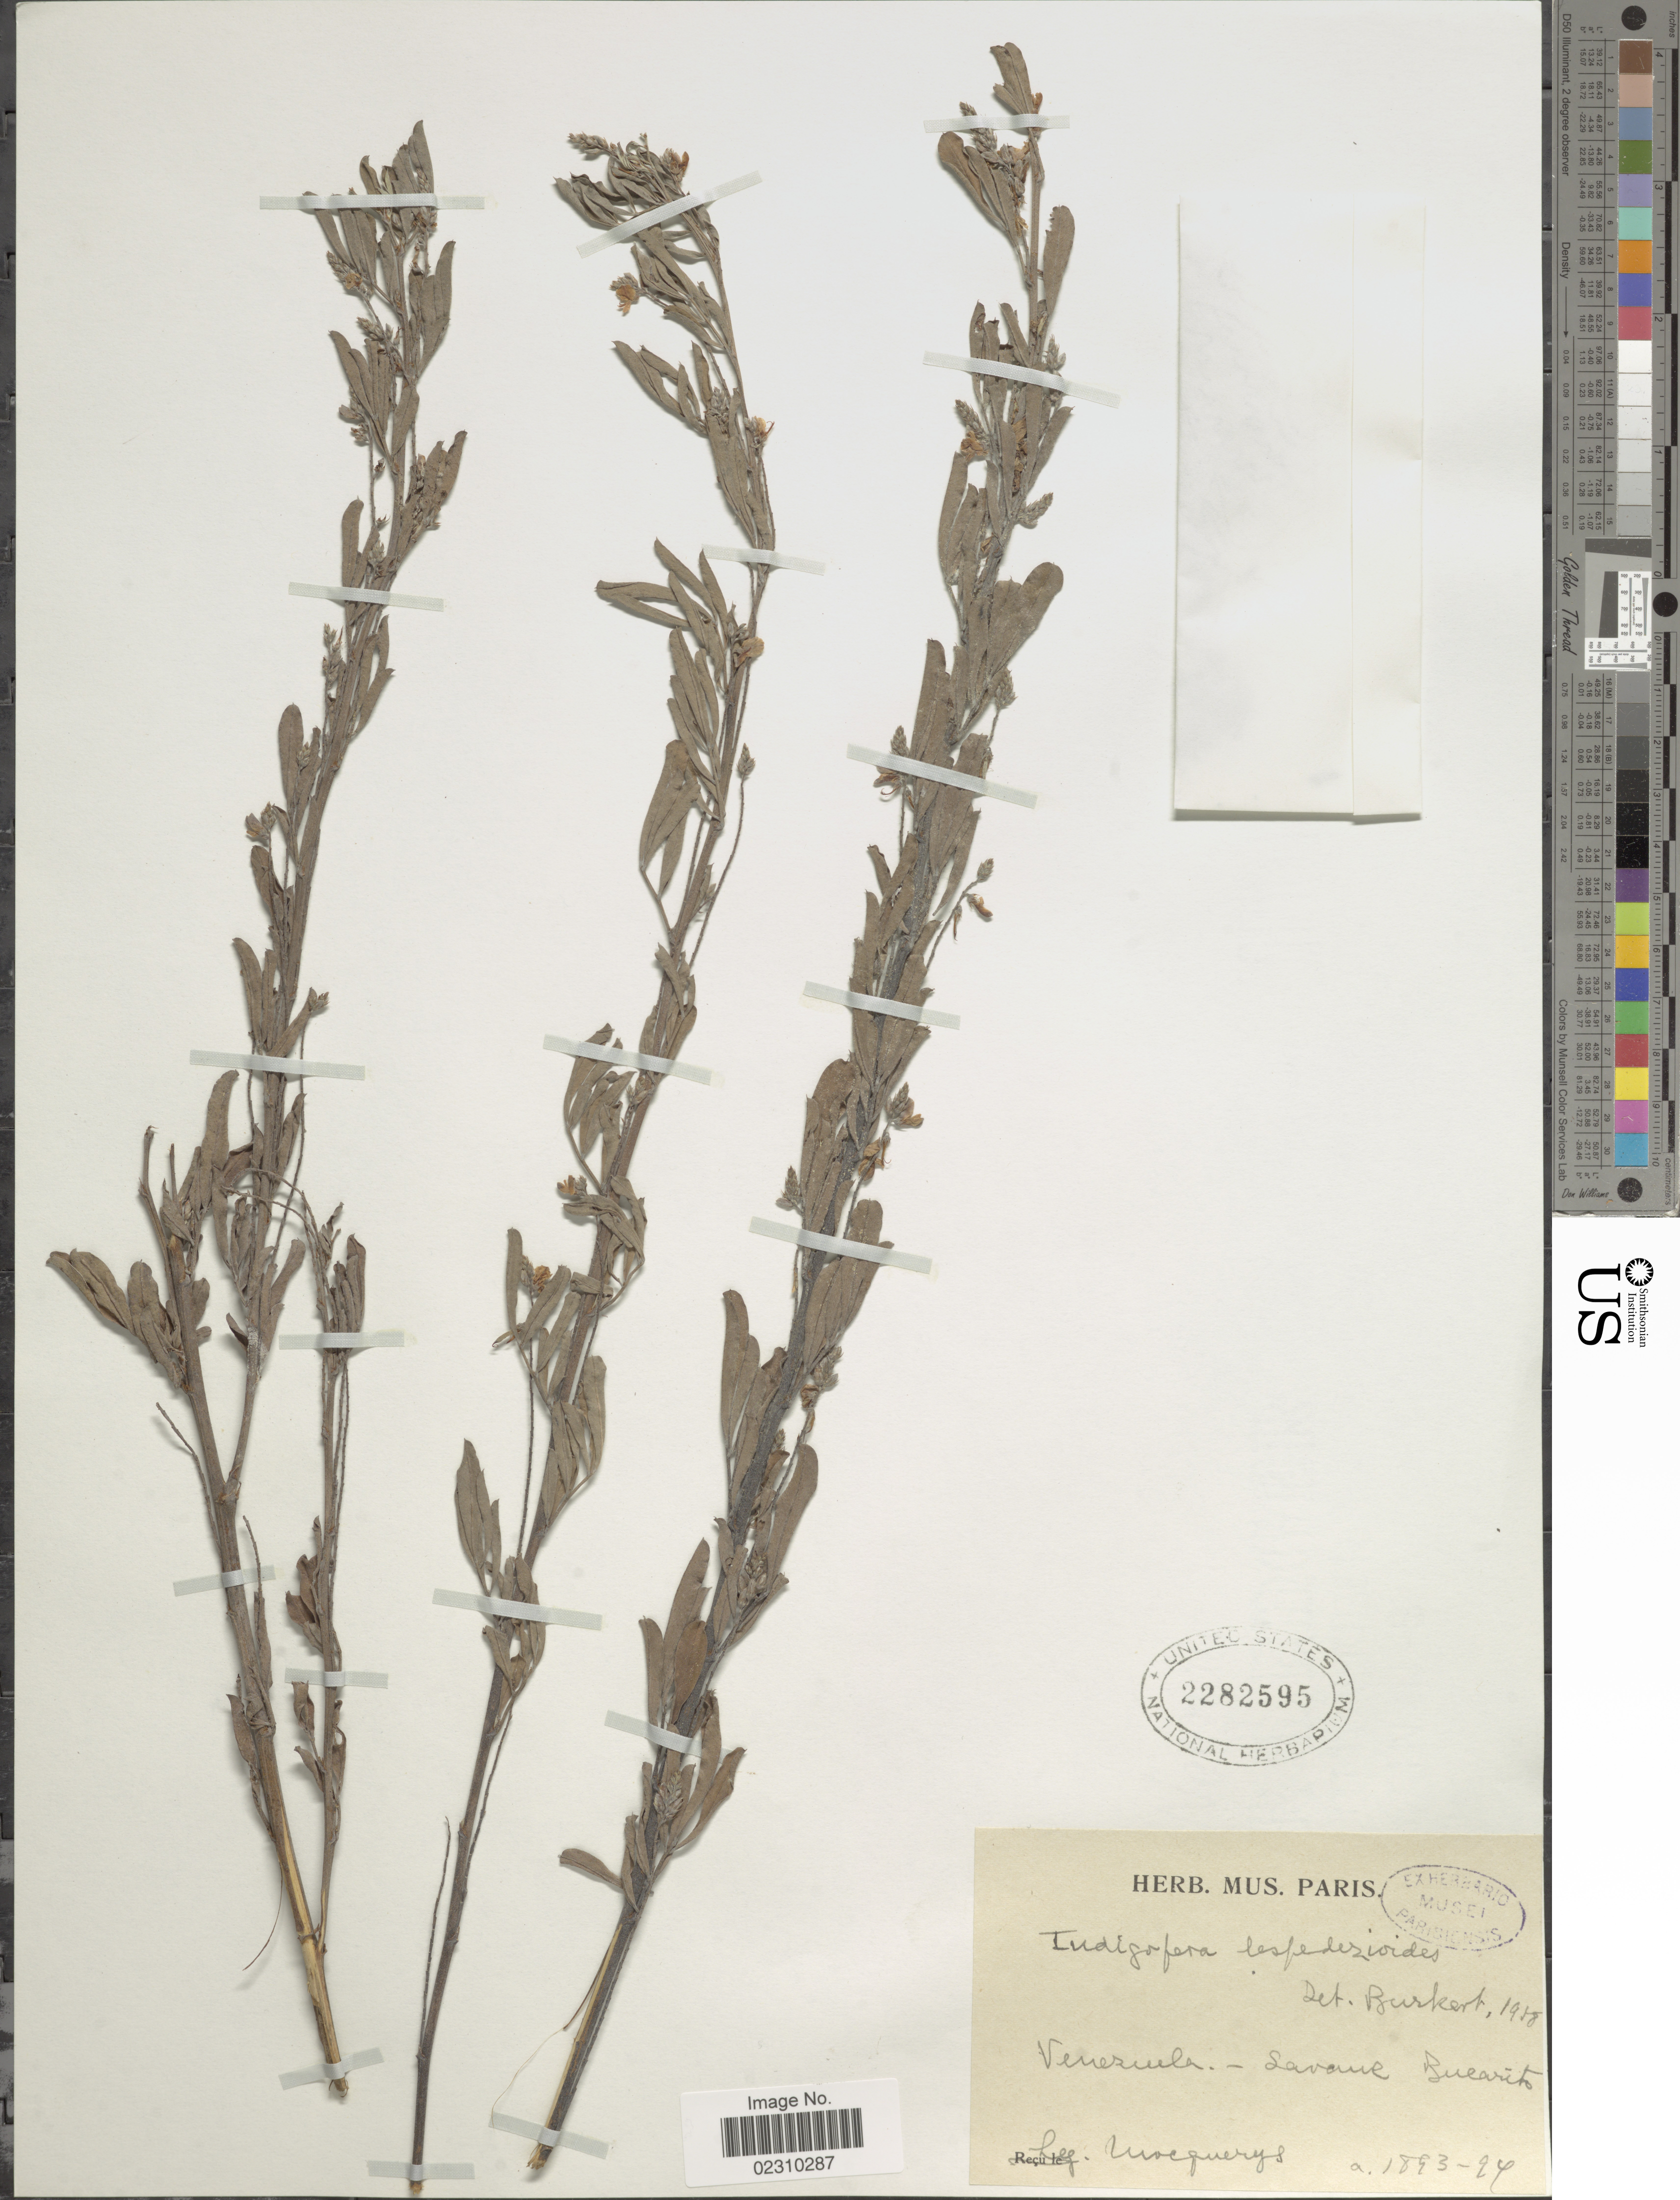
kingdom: Plantae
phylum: Tracheophyta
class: Magnoliopsida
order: Fabales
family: Fabaceae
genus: Indigofera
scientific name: Indigofera lespedezioides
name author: Kunth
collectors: A. Mocquerys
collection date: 1893/1894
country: Venezuela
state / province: Lara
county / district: Morán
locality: Bucarito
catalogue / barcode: US 2282595